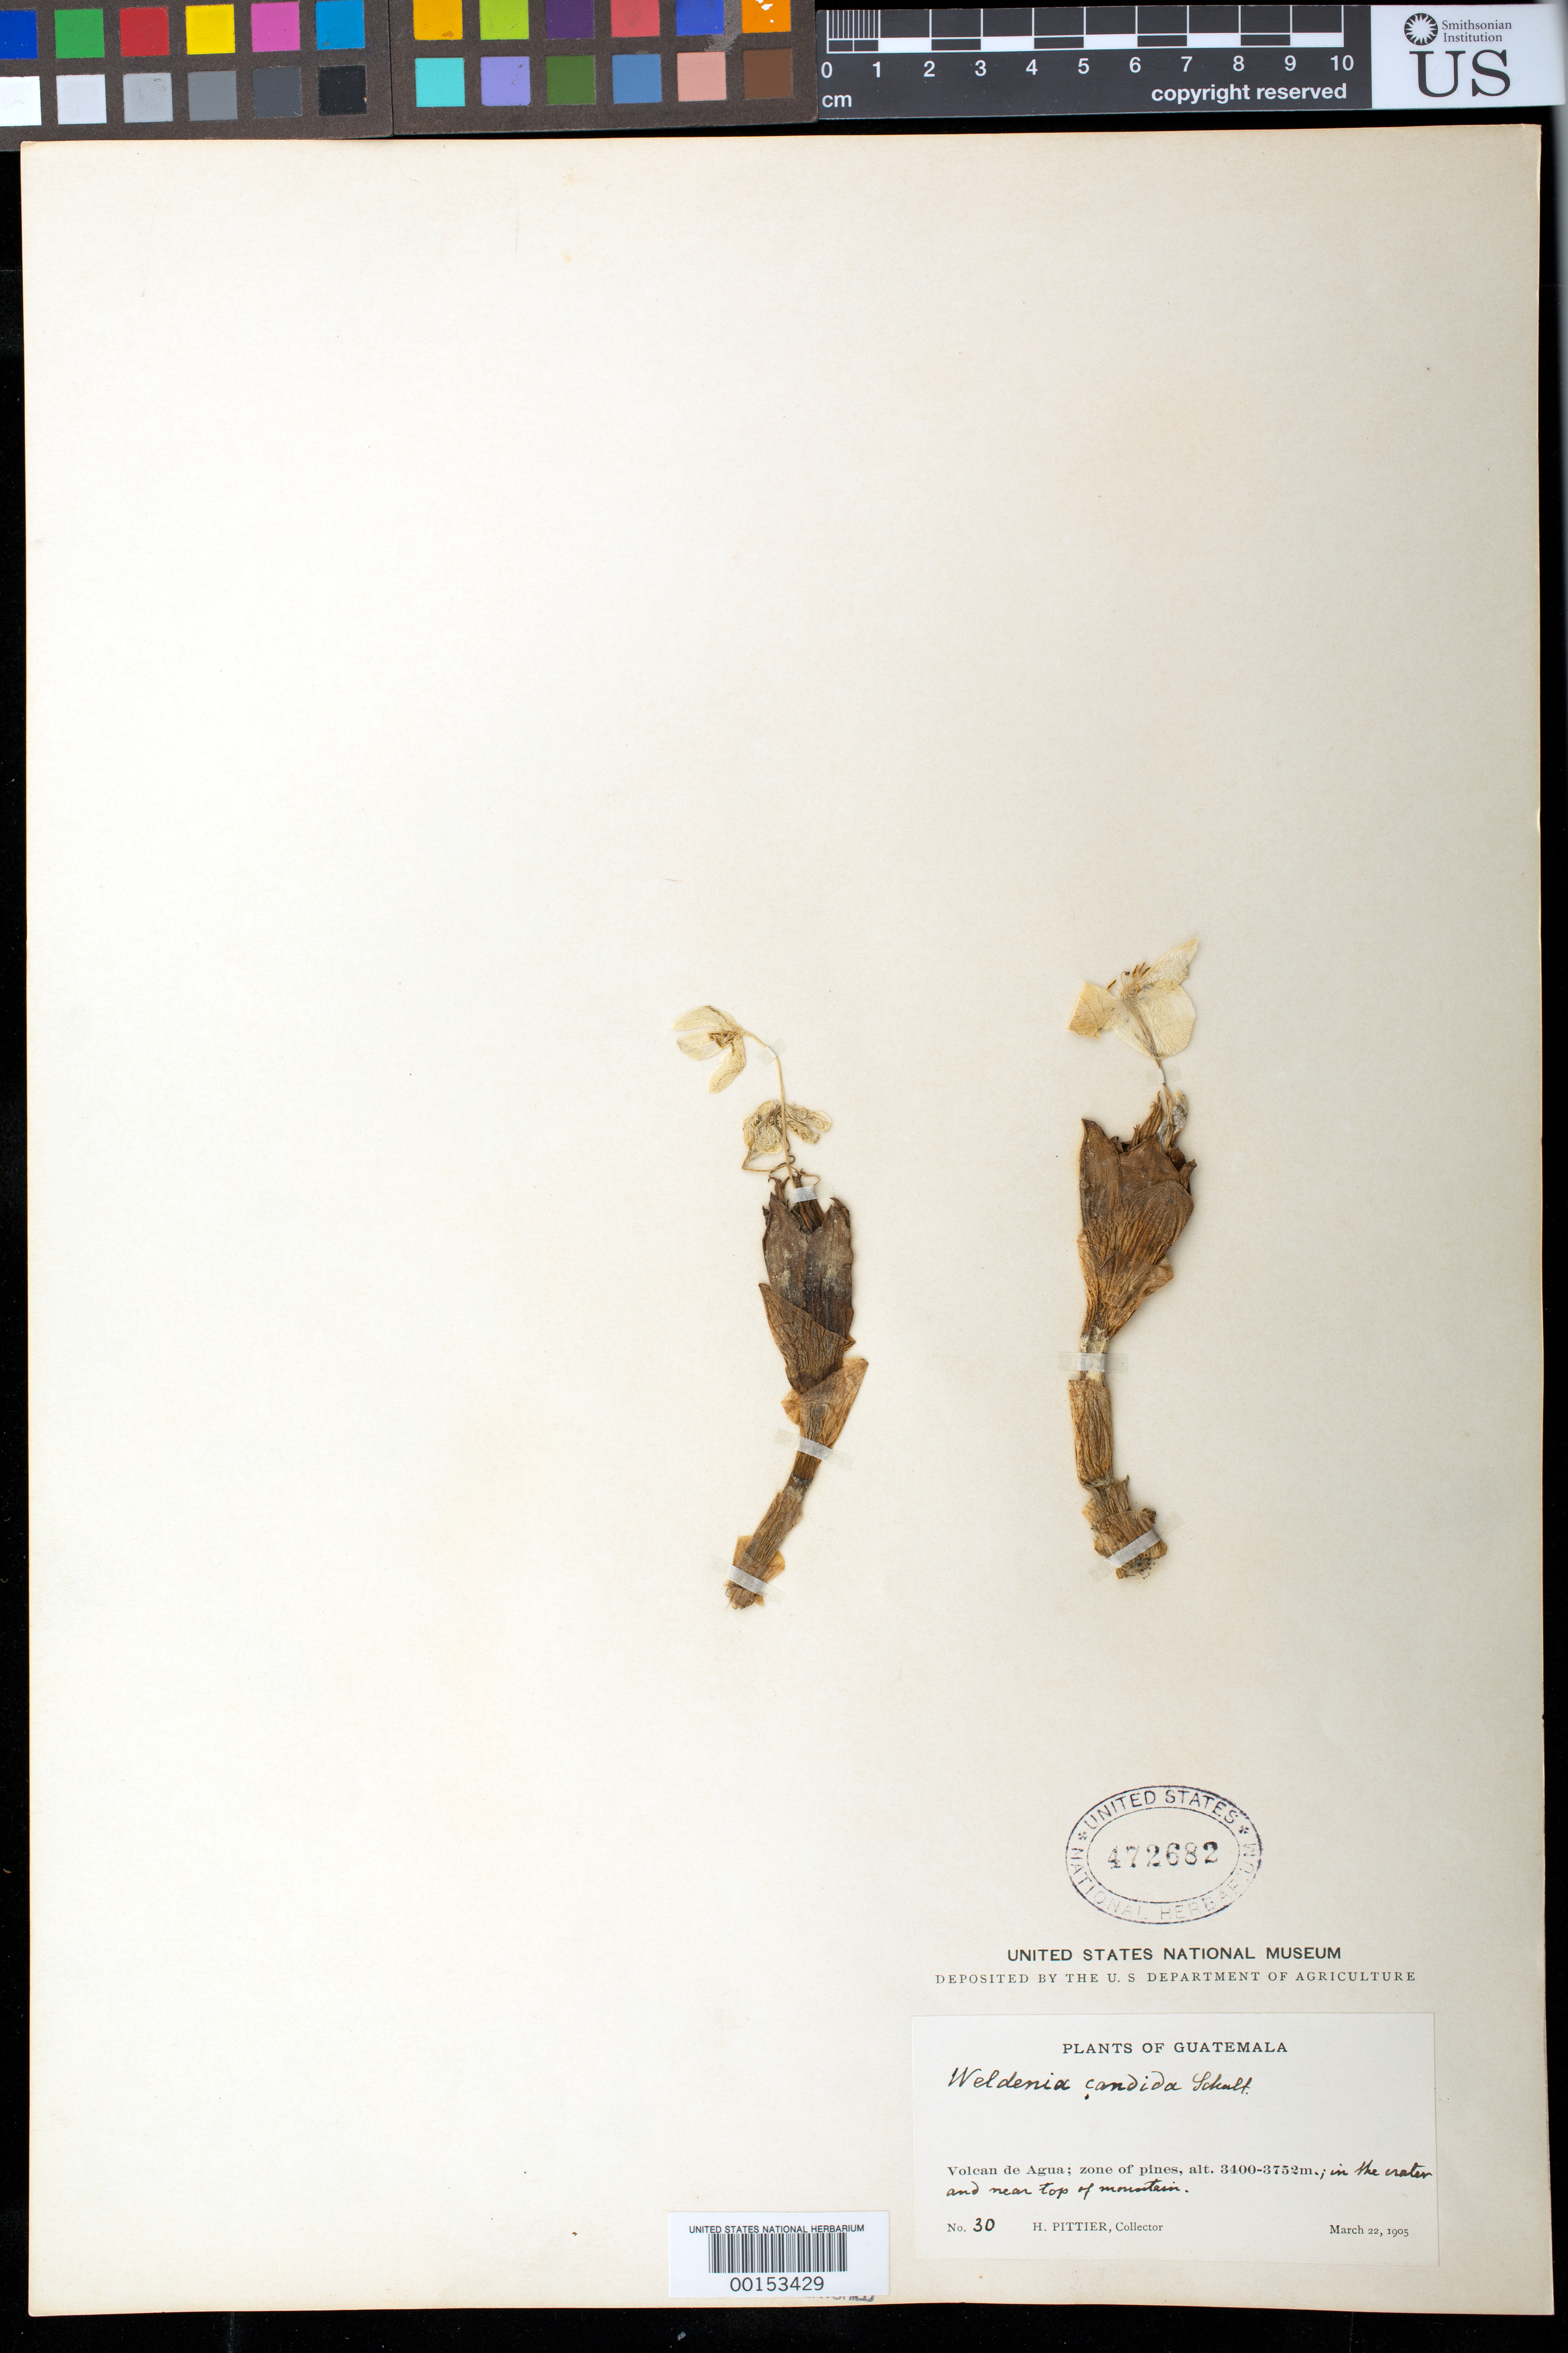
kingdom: Plantae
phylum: Tracheophyta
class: Liliopsida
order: Commelinales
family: Commelinaceae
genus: Weldenia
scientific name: Weldenia candida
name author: Schult. f.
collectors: H. F. Pittier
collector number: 30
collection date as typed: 22 Mar 1905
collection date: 1905-03-22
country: Guatemala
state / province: Sacatepéquez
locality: Volcan de Agua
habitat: In crater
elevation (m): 3400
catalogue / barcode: US 472682